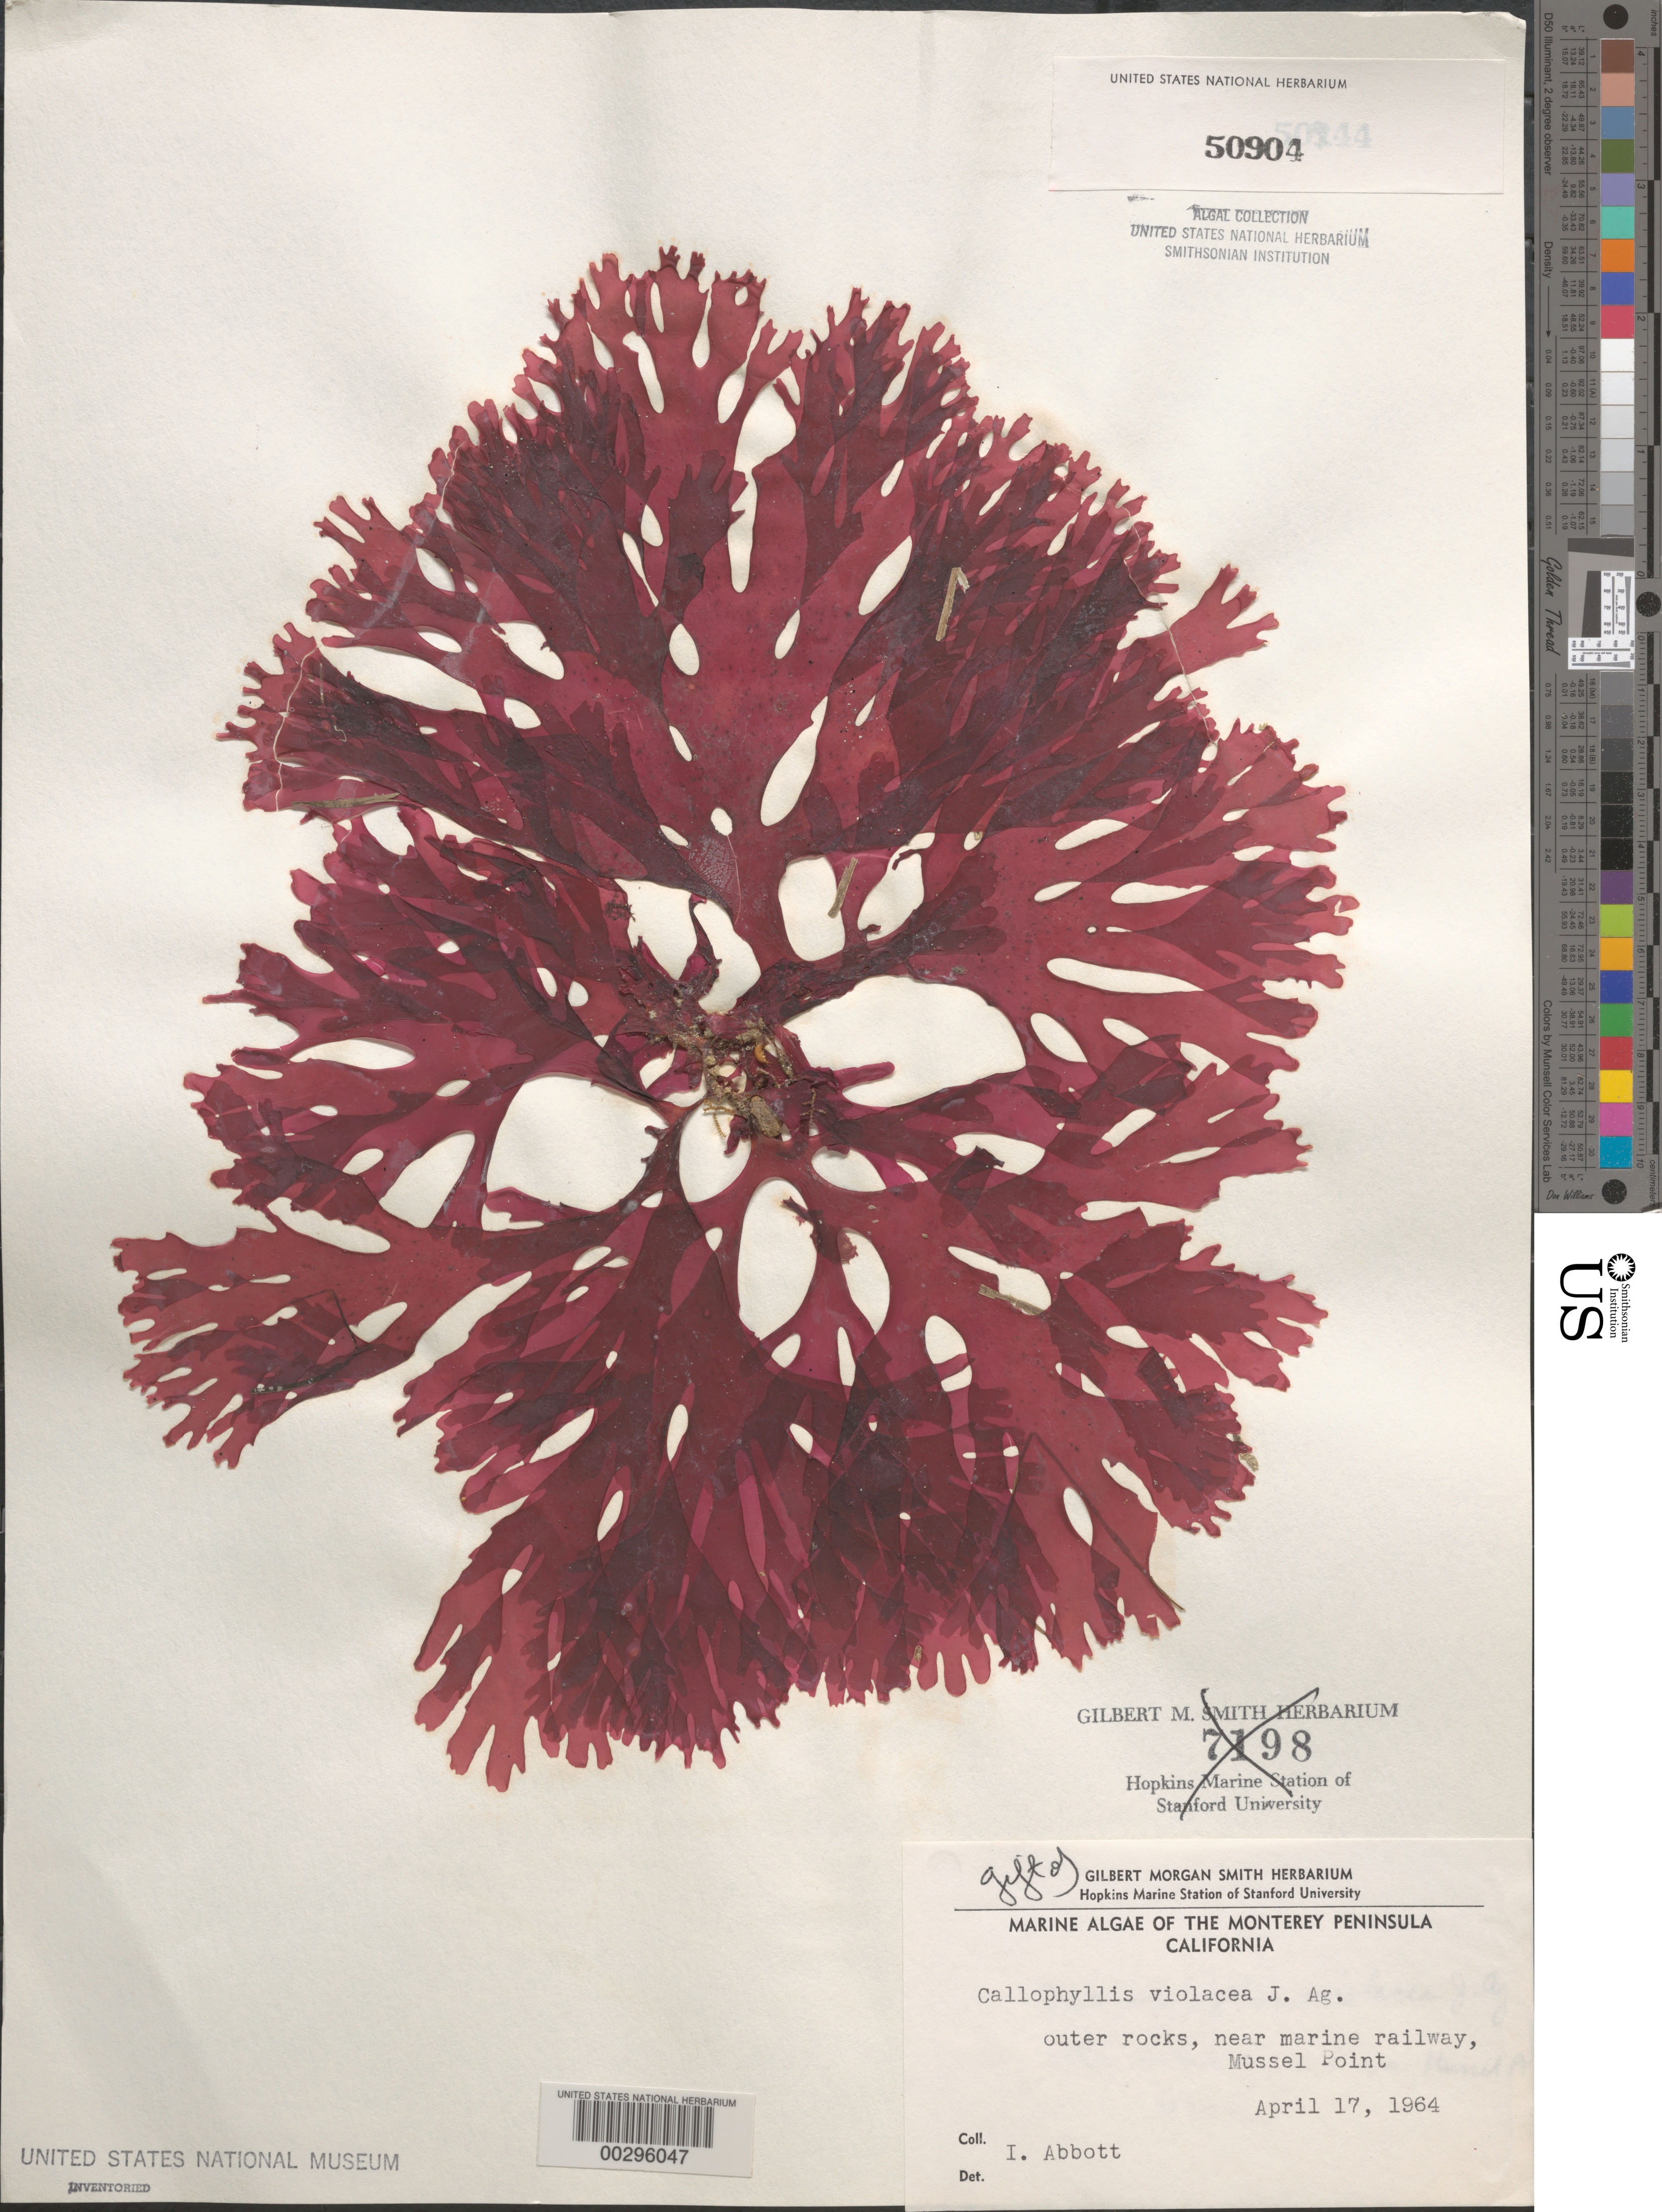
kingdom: Plantae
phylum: Rhodophyta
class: Florideophyceae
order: Gigartinales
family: Kallymeniaceae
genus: Callophyllis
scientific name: Callophyllis violacea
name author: J. Agardh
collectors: I. A. Abbott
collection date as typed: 17 Apr 1964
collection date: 1964-04-17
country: United States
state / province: California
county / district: Monterey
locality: Mussel Point, near marine railway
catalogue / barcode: US 50904